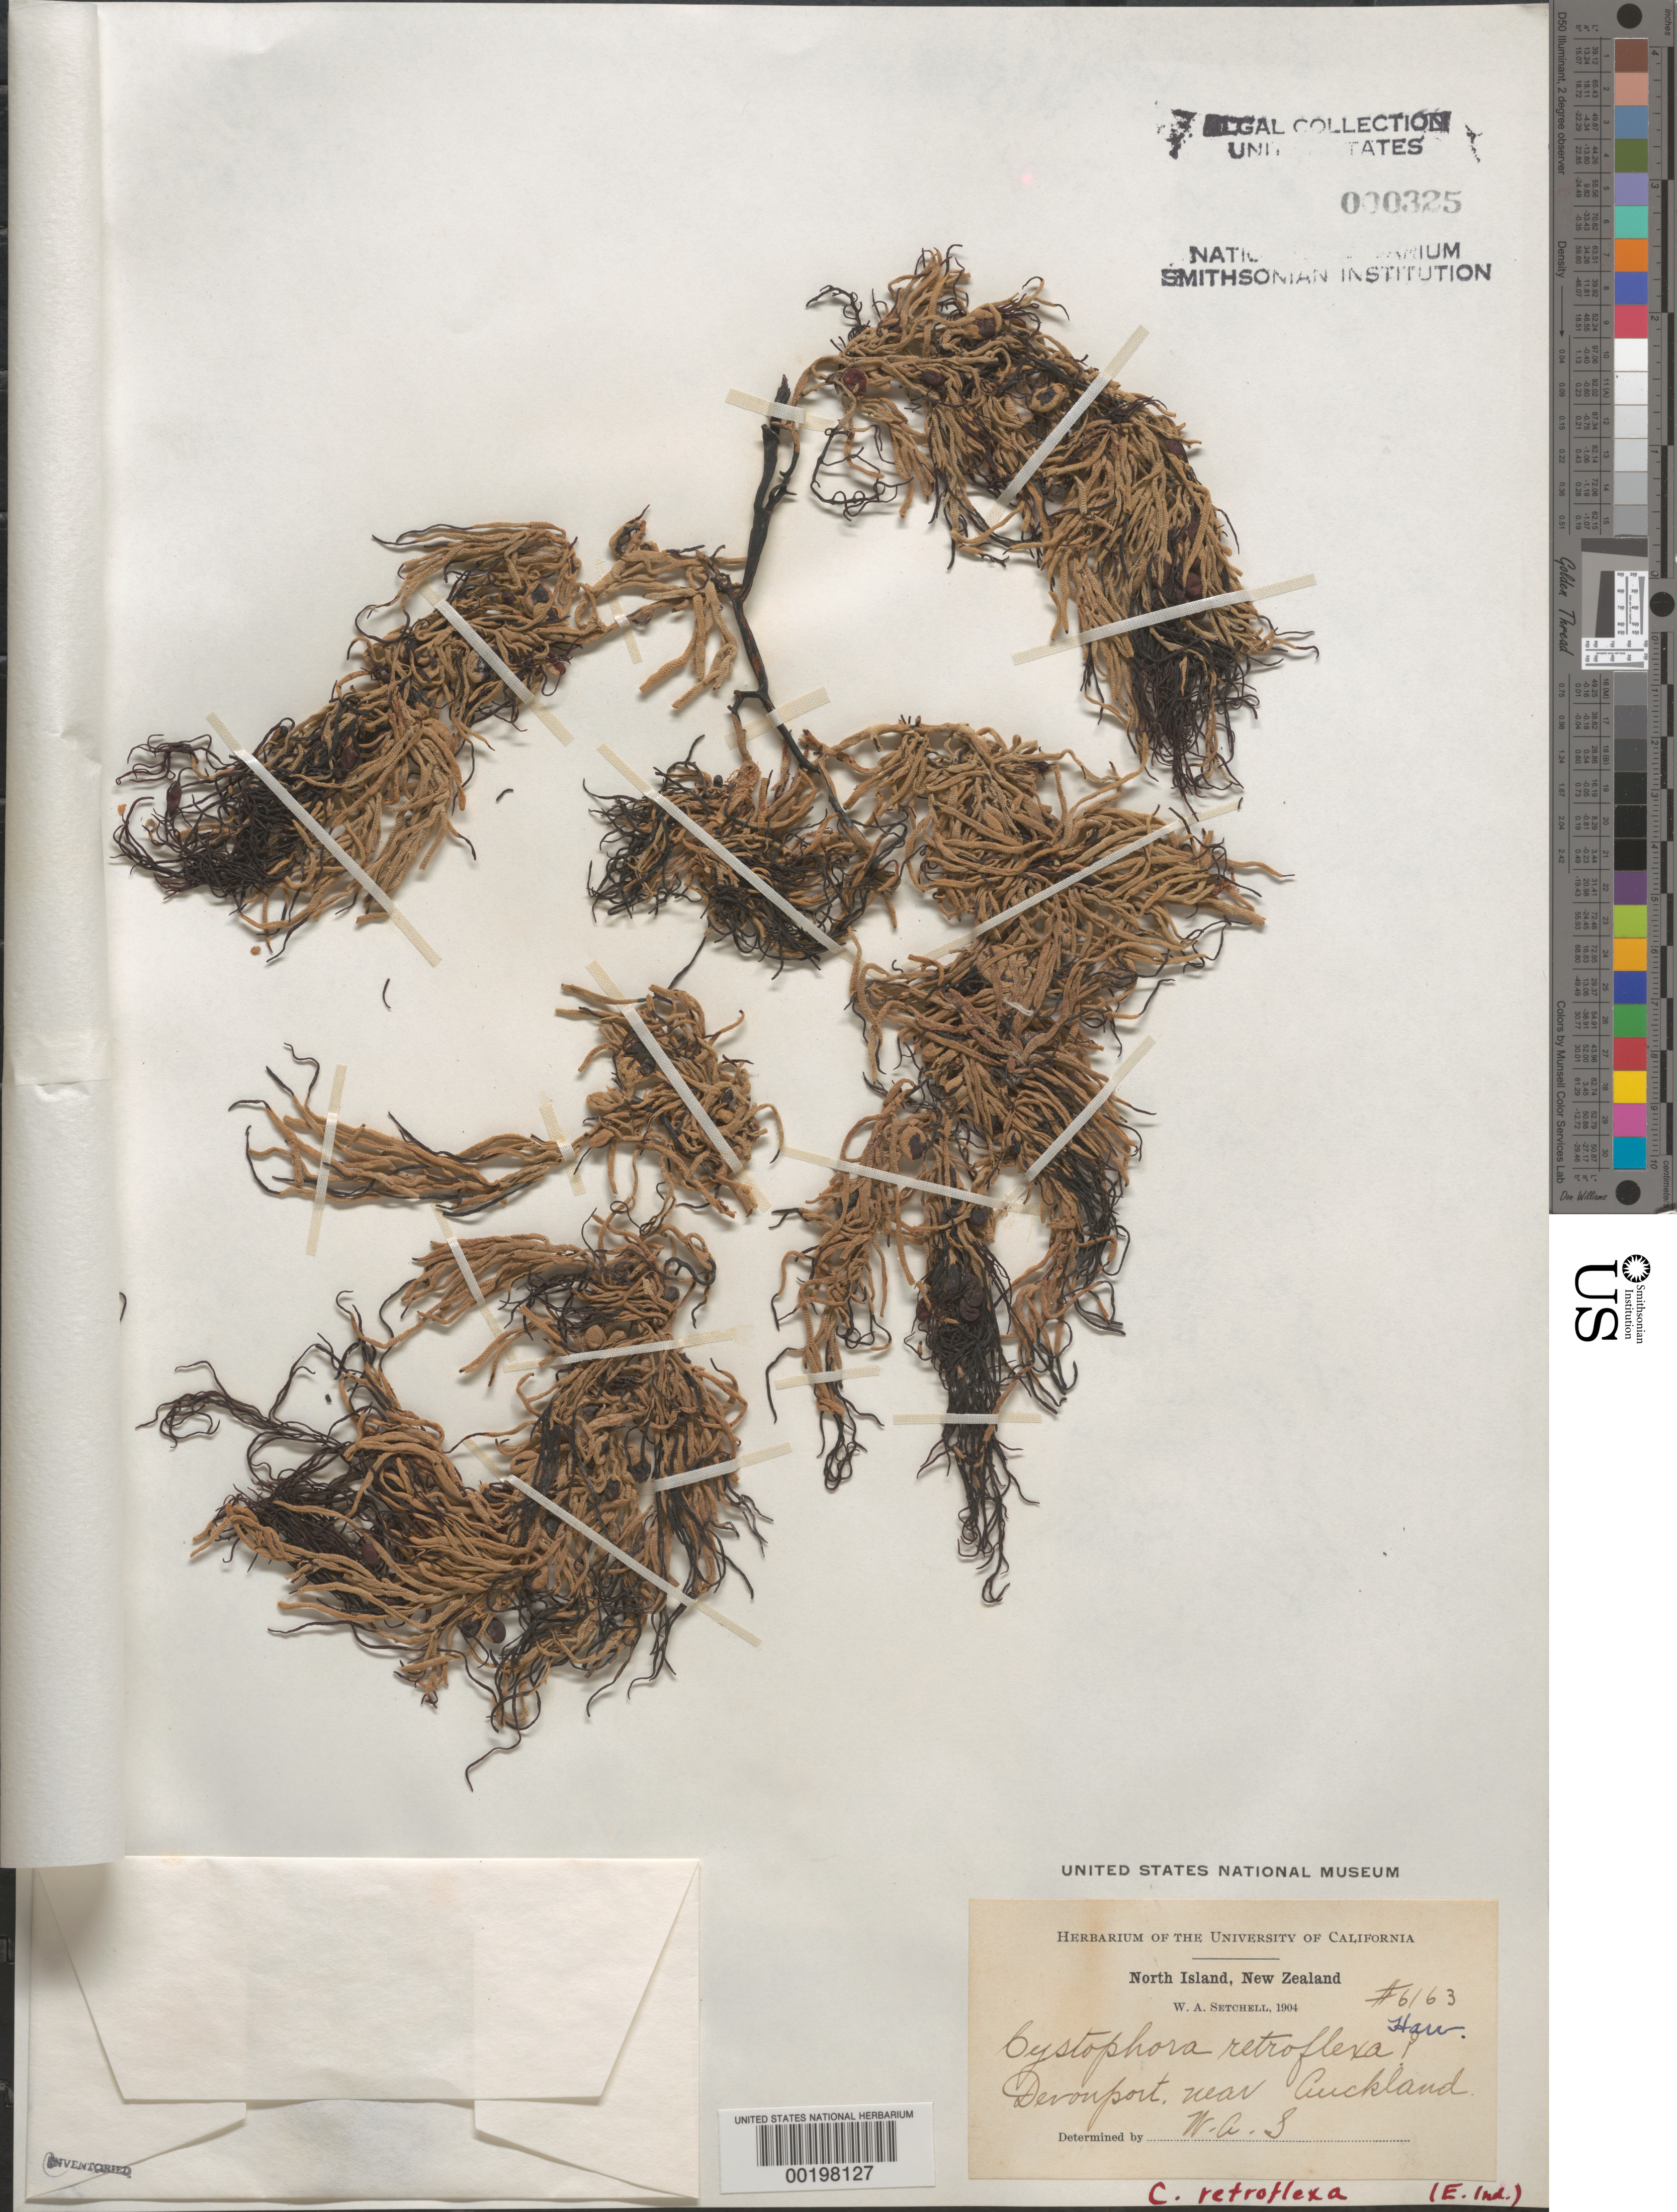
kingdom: Chromista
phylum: Ochrophyta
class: Phaeophyceae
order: Fucales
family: Sargassaceae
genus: Cystophora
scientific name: Cystophora retroflexa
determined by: Setchell, William A.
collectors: W. Setchell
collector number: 6163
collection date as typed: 1904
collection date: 1904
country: New Zealand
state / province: Auckland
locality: Devonport, near auckland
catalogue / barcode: US 325